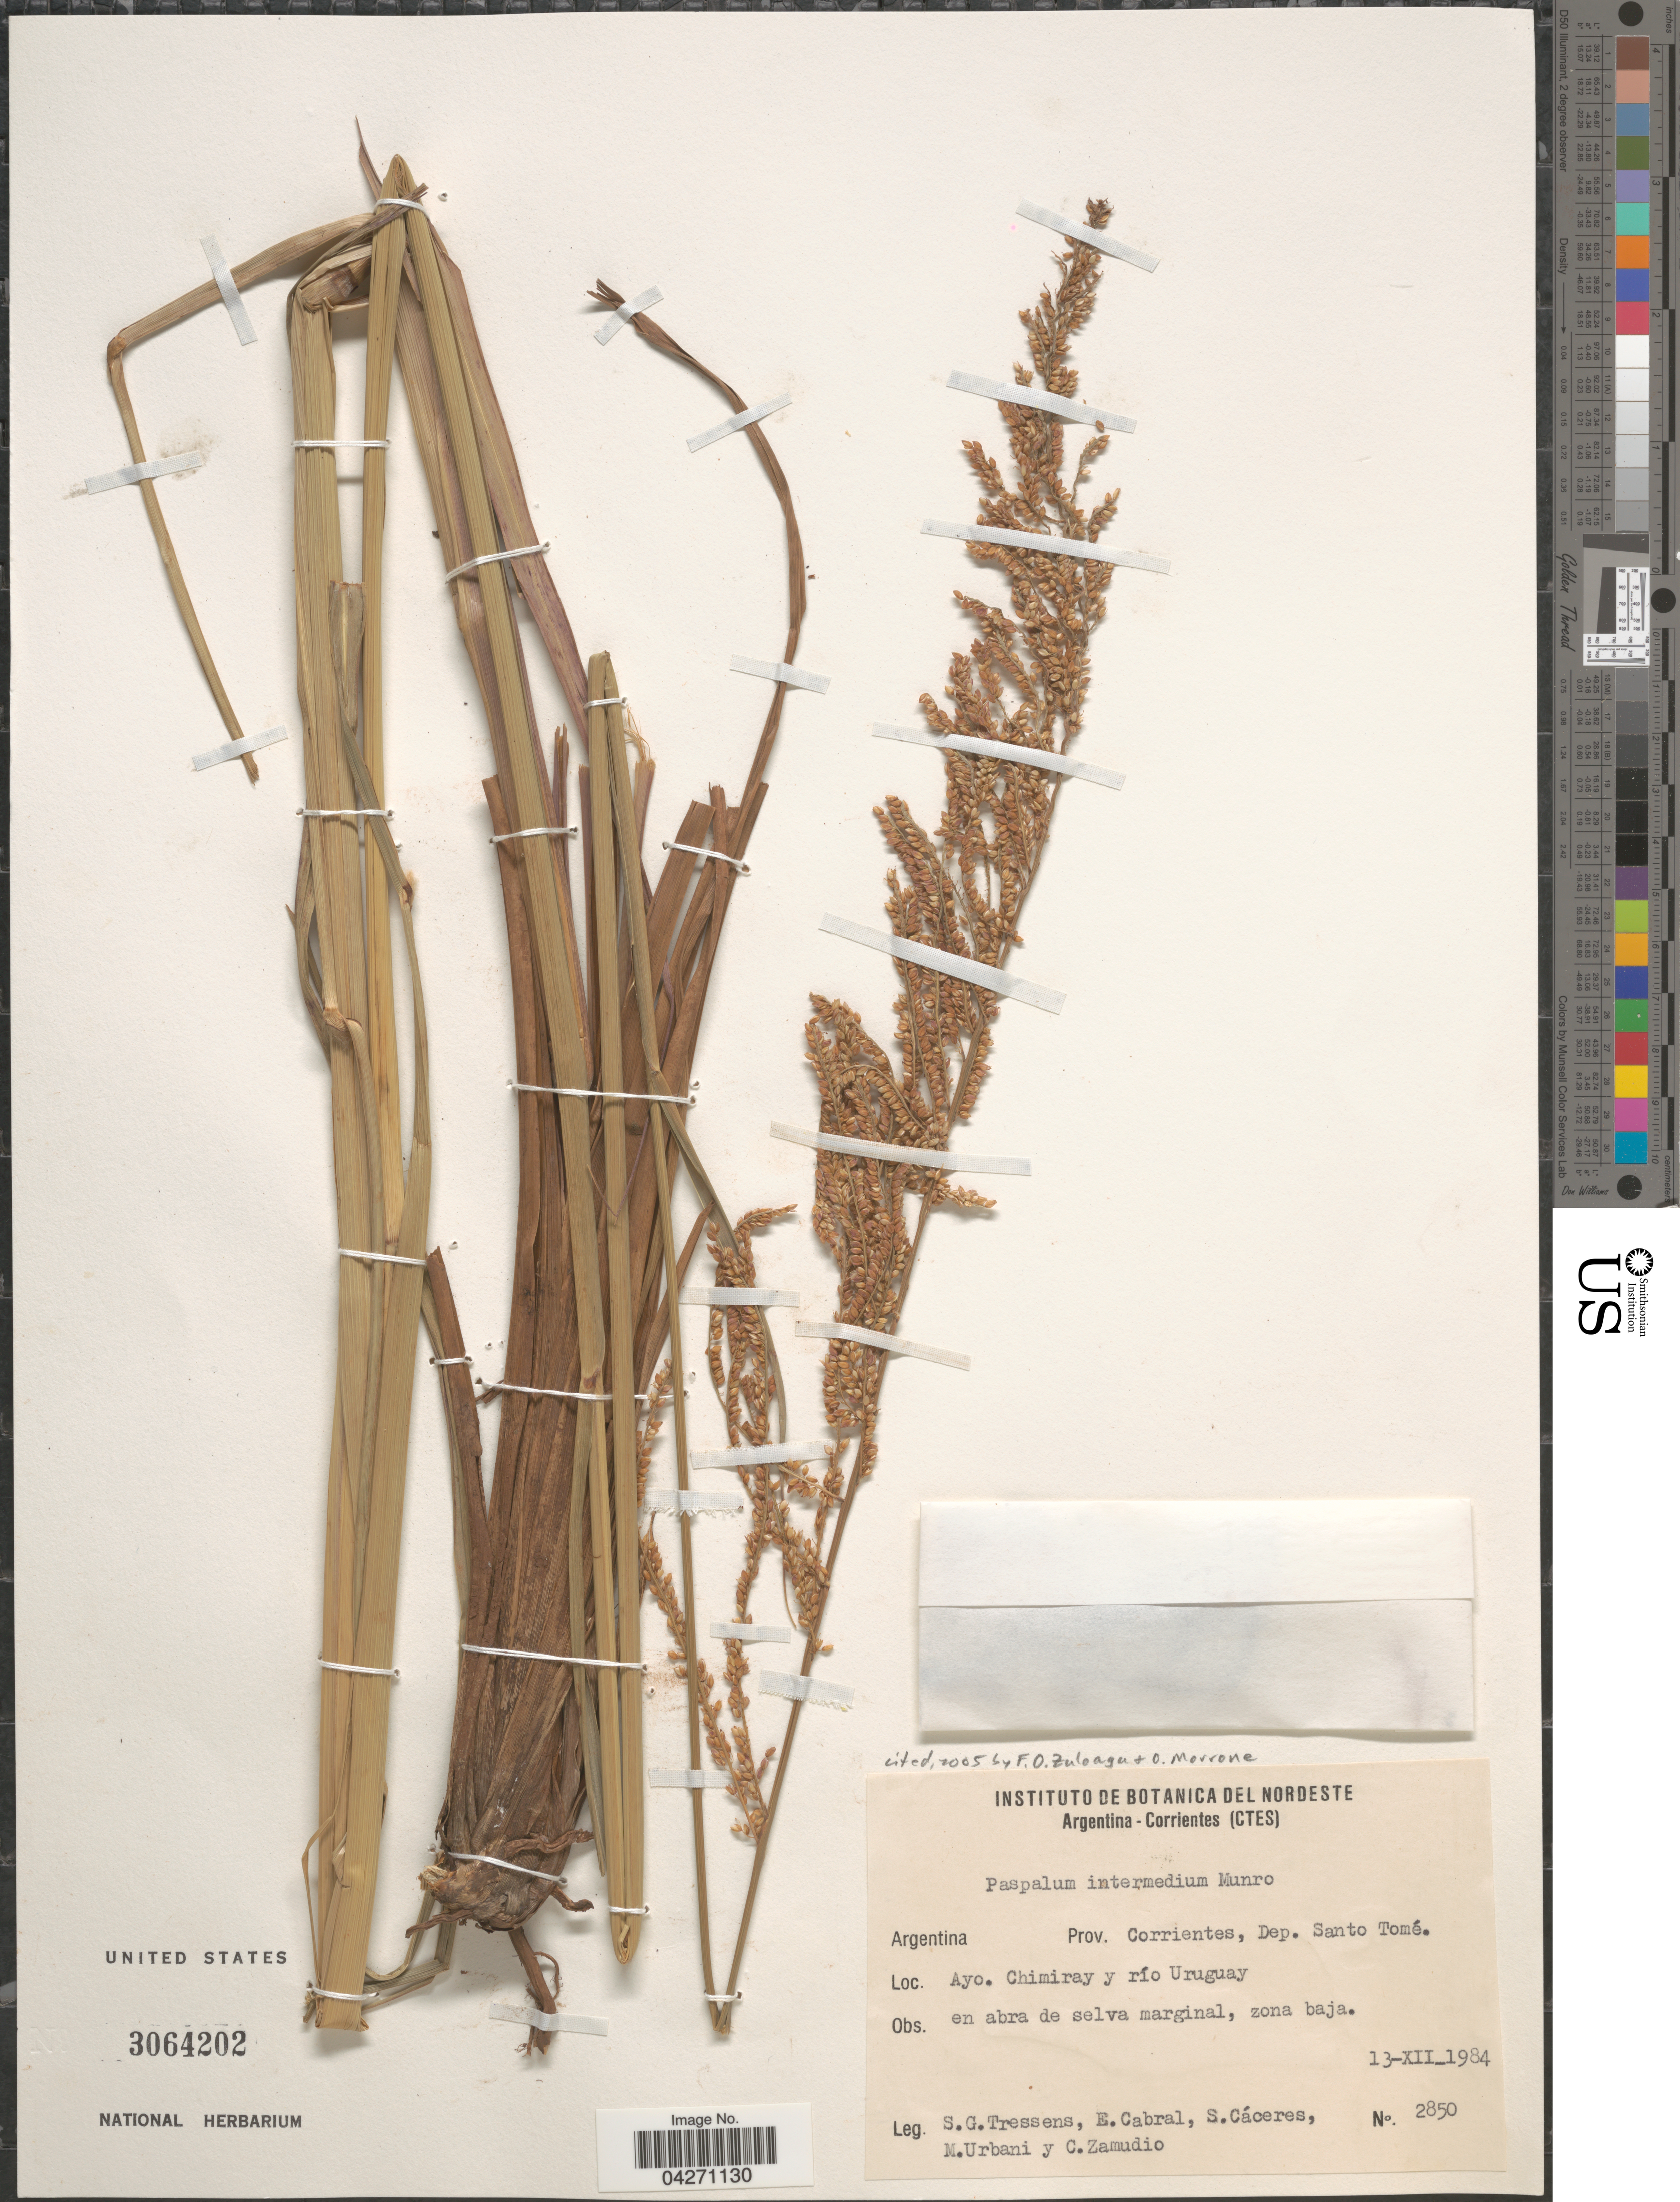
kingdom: Plantae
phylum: Tracheophyta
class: Liliopsida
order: Poales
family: Poaceae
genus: Paspalum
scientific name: Paspalum intermedium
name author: Munro ex Morong & Britton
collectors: S. Tressens, E. Cabral, S. Cáceres, M. Urbani & C. Zamudio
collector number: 2850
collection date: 1984-12-13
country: Argentina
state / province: Corrientes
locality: Prov. Corrientes, Dep. Santo Tomé. Ayo. Chimiray y río Uruguay.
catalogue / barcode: US 3064202